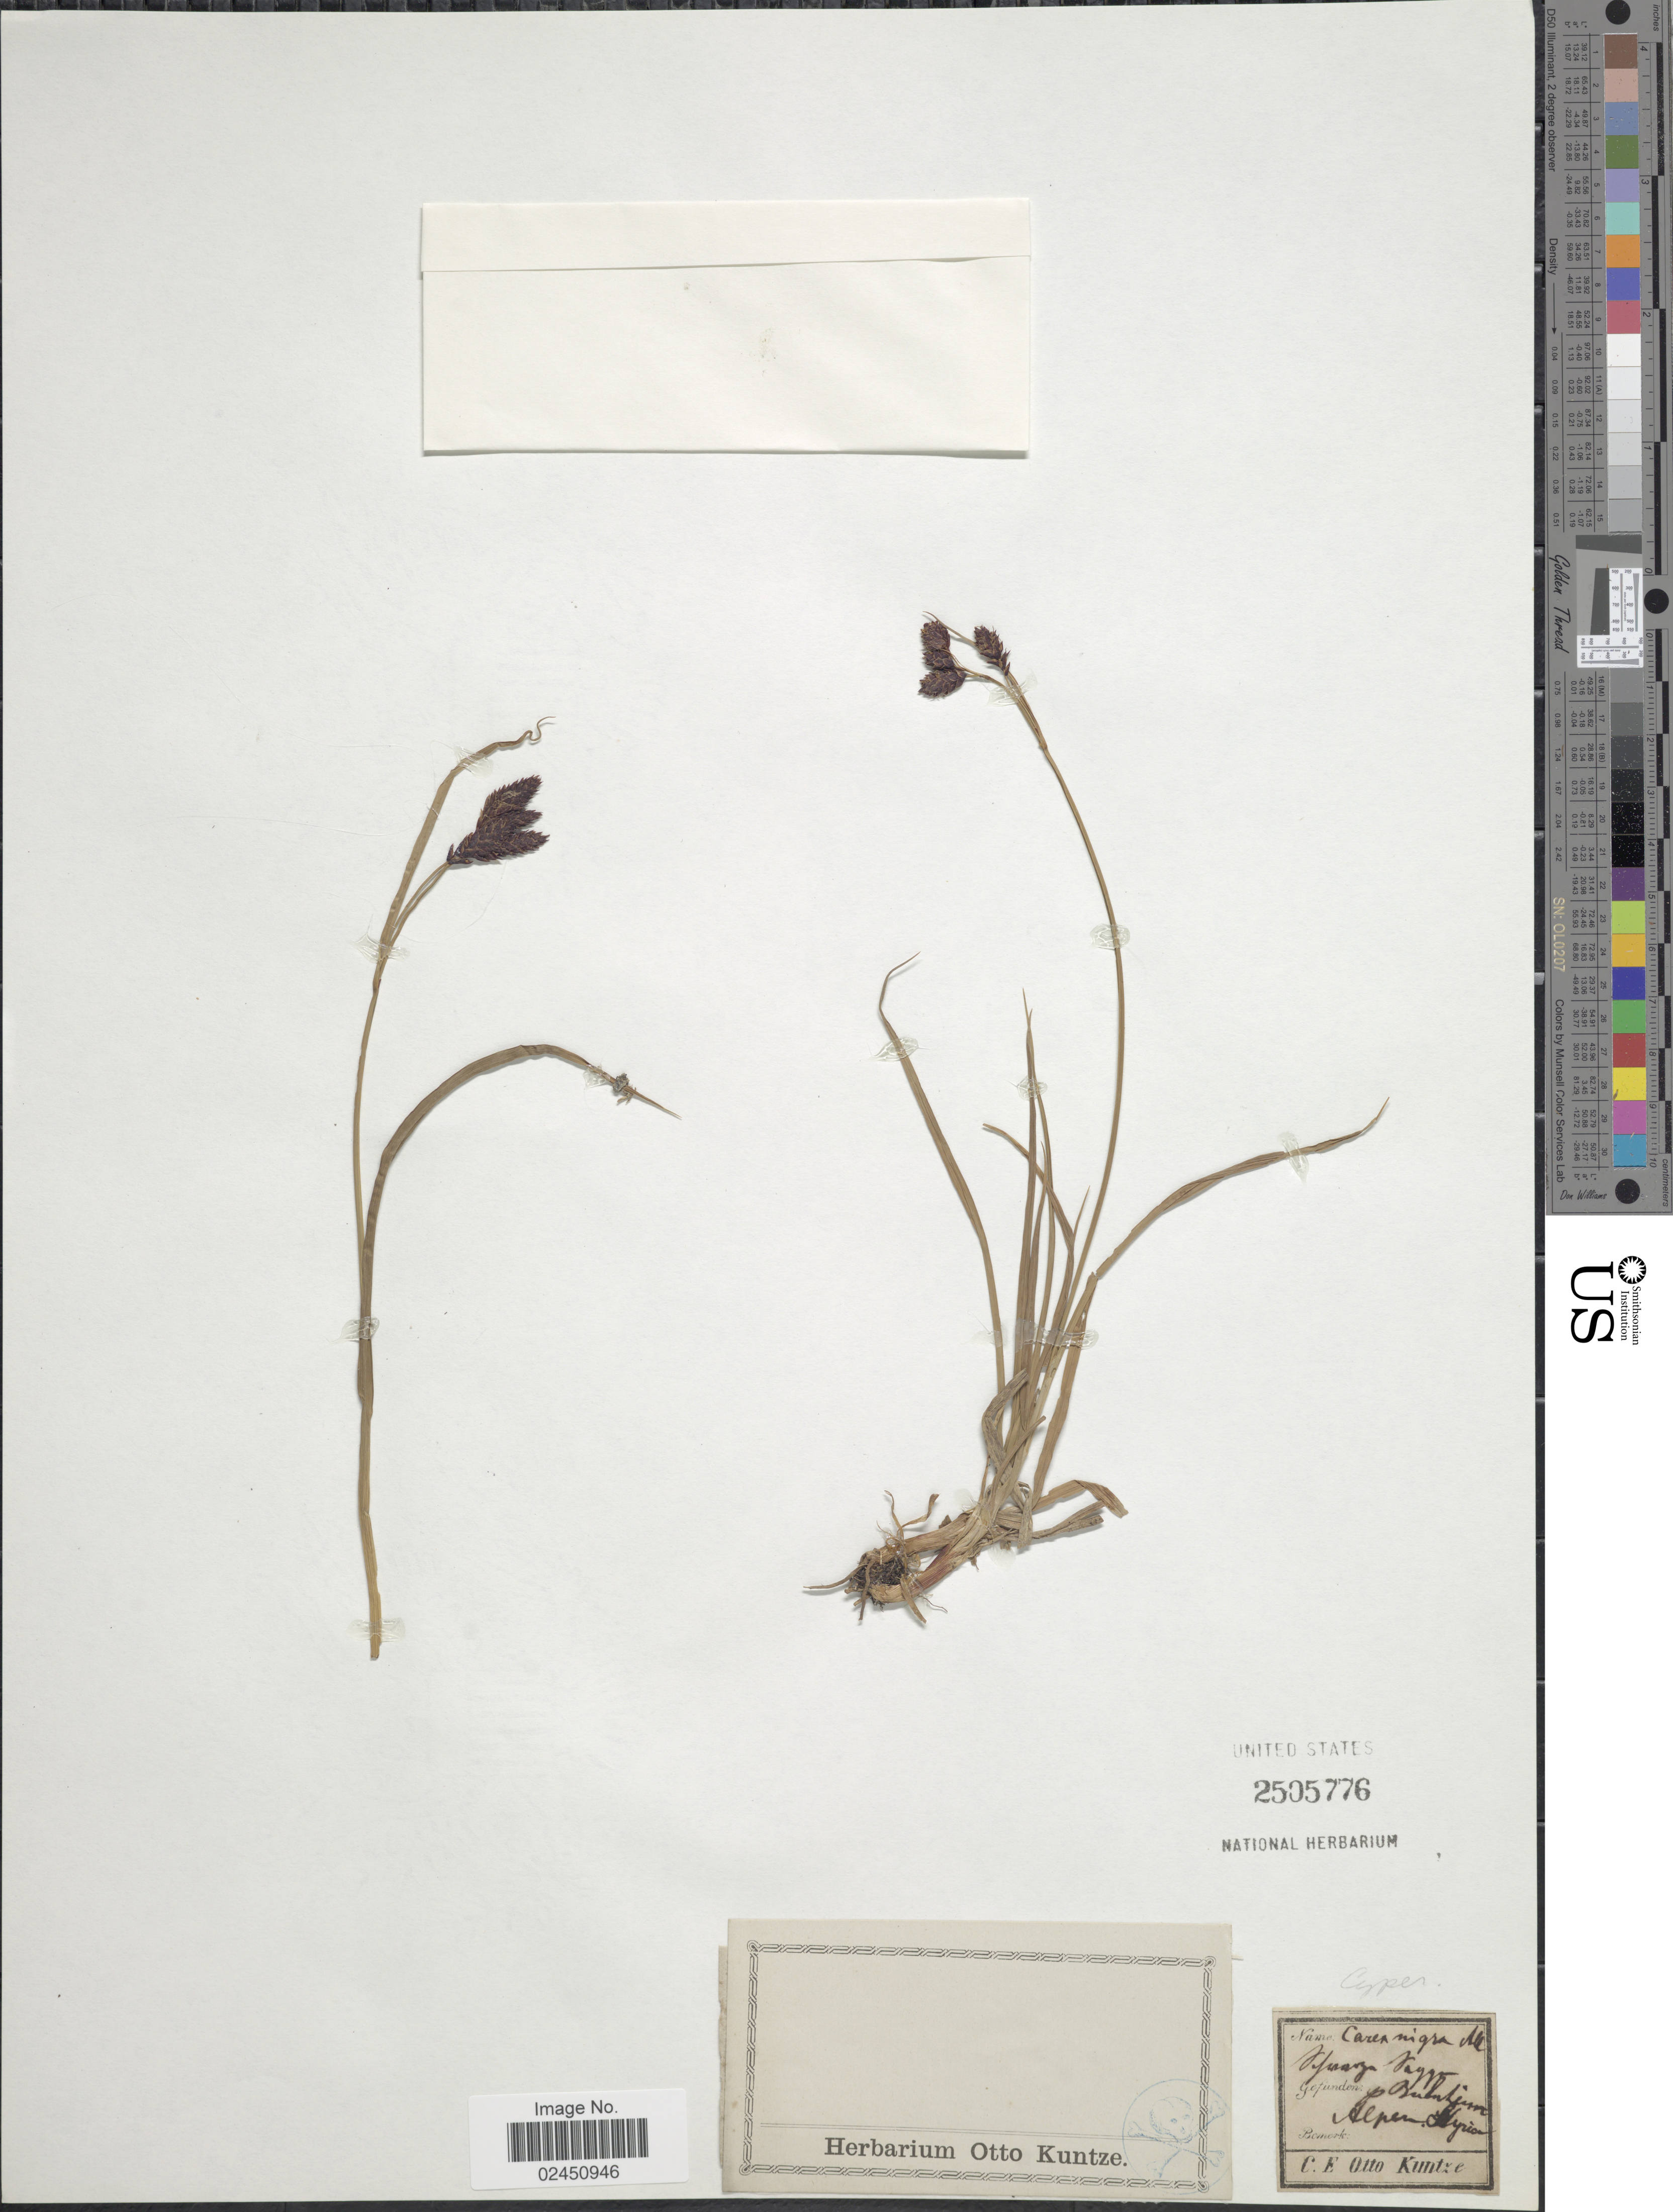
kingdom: Plantae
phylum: Tracheophyta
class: Liliopsida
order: Poales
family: Cyperaceae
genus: Carex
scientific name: Carex parviflora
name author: Host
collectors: C.E.O. Kuntze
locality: Bulnteim, Alpen Alegria [interpreted]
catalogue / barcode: US 2505776